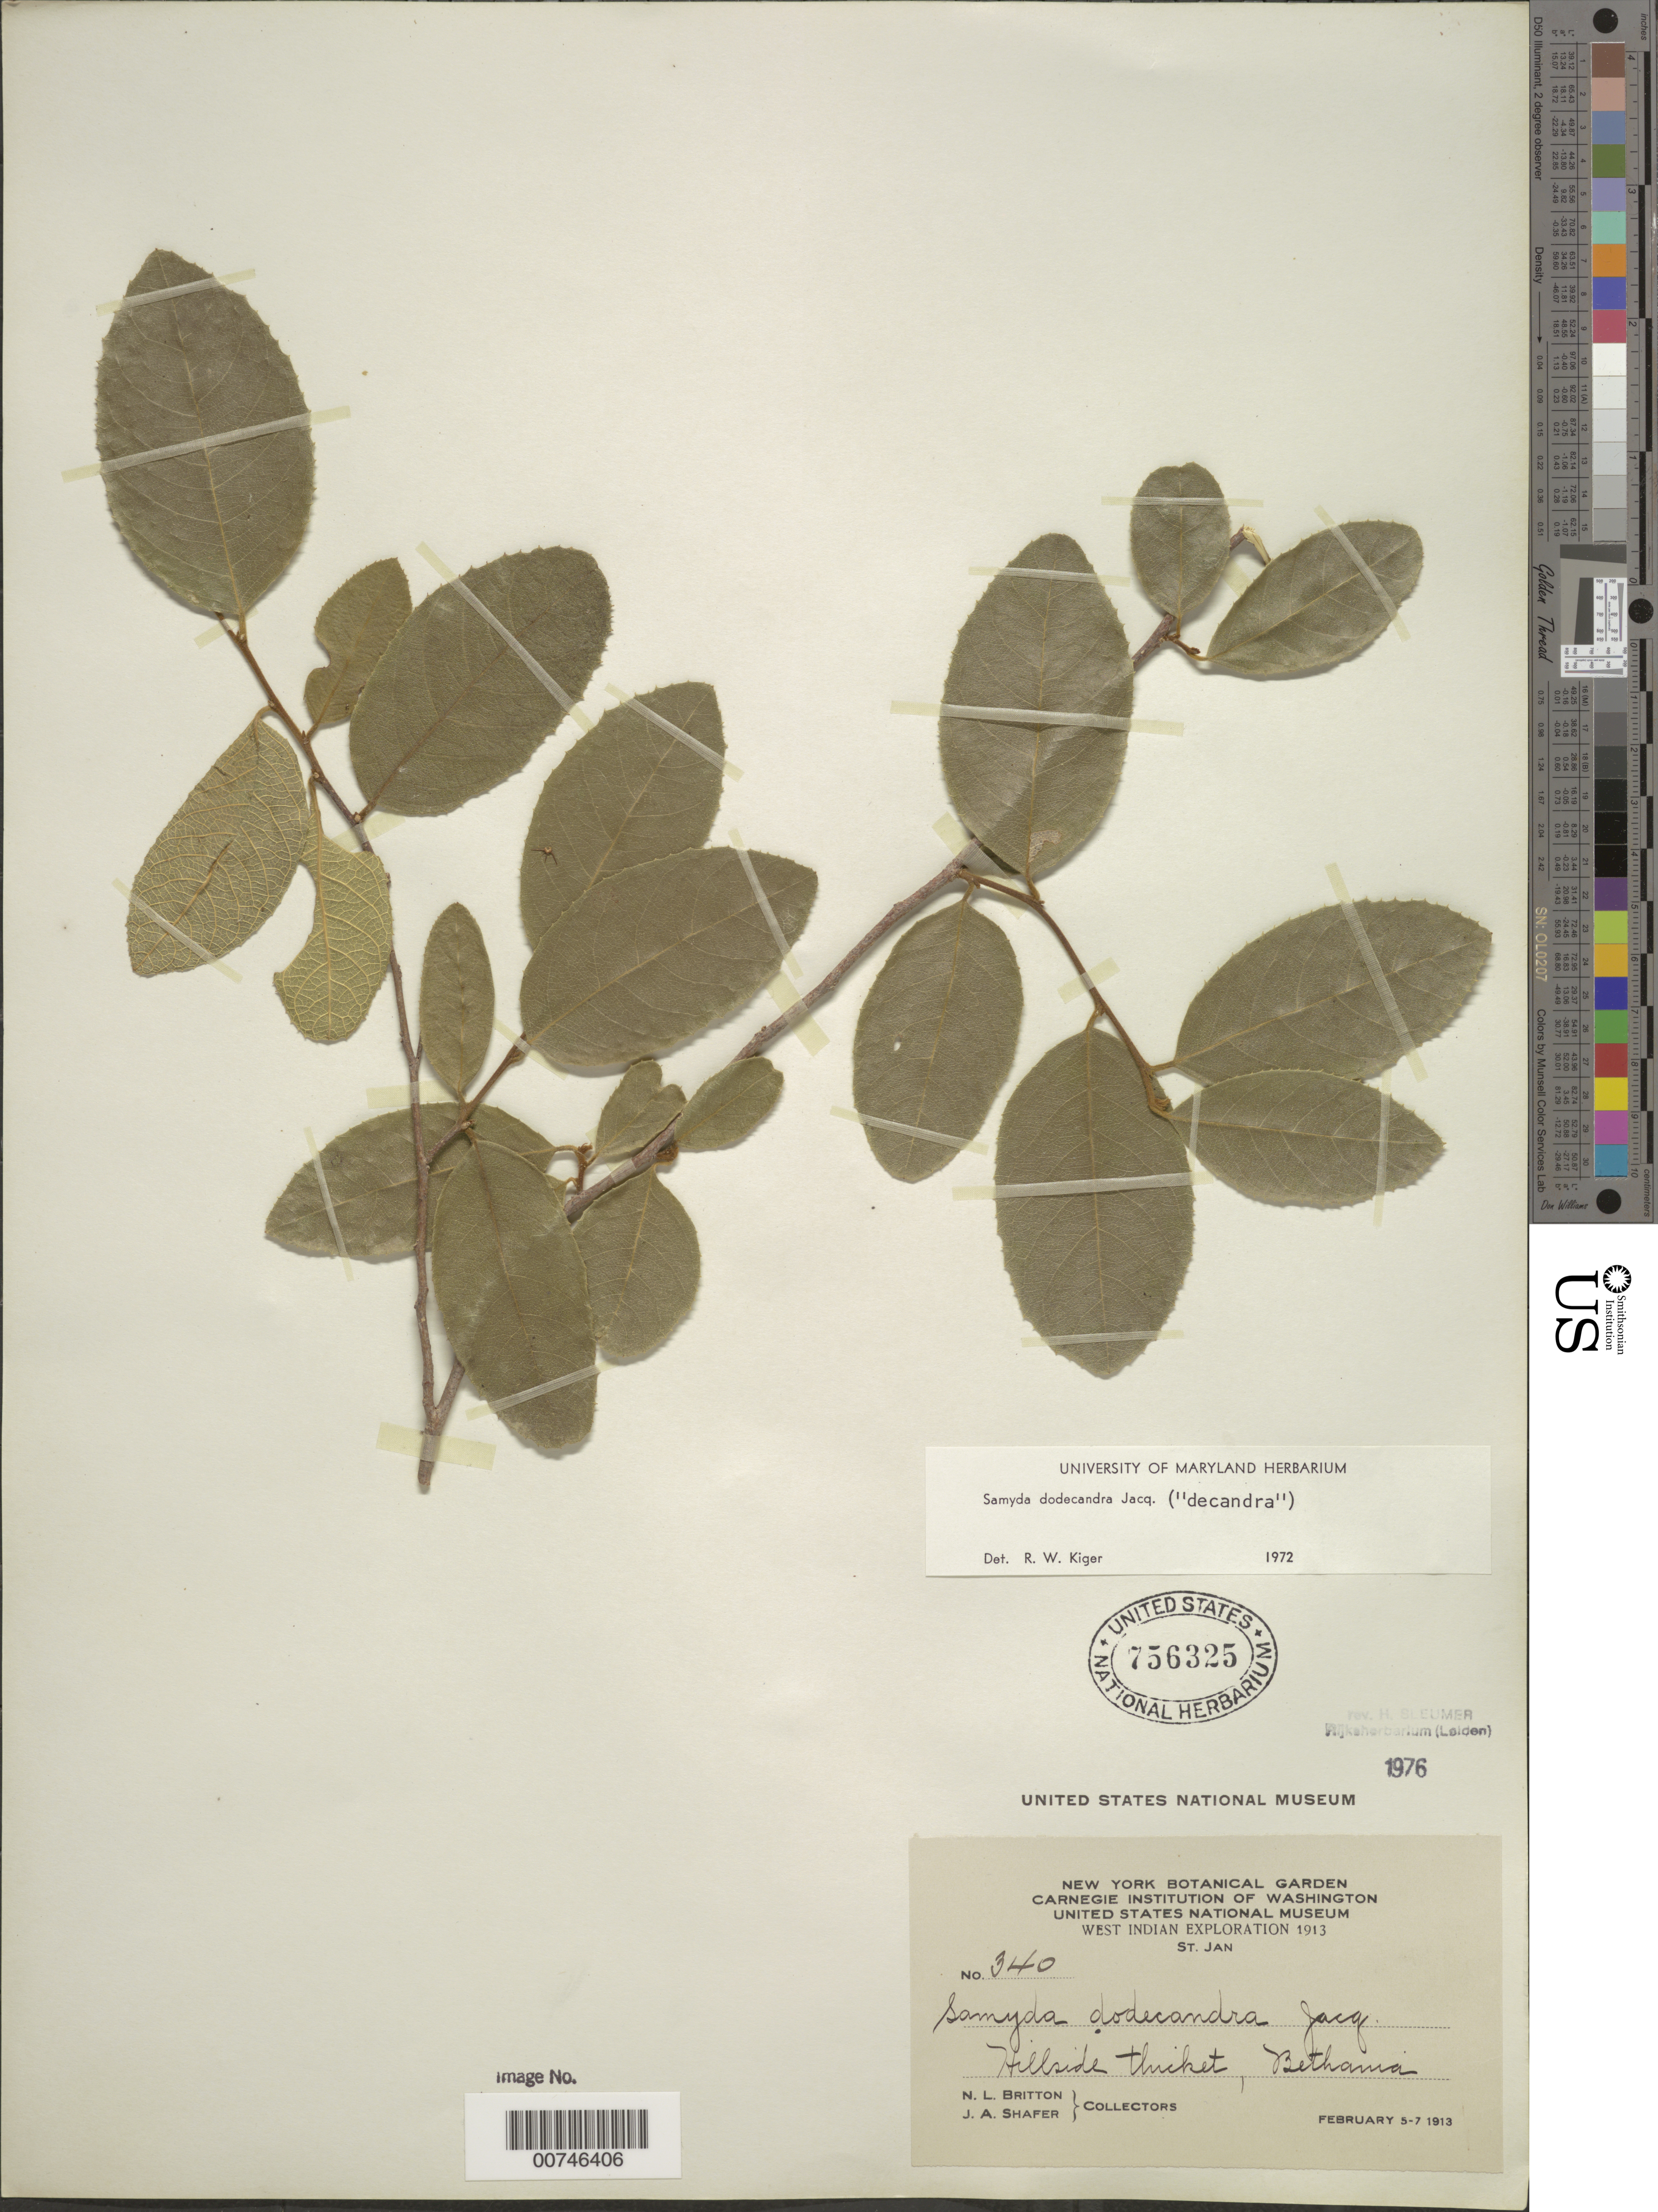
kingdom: Plantae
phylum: Tracheophyta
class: Magnoliopsida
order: Malpighiales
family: Salicaceae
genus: Casearia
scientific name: Casearia dodecandra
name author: (Jacq.) T. Samar. & M.H. Alford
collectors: N. Britton & J. A. Shafer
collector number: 340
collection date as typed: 05 Feb 1913 to 07 Feb 1913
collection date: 1913-02-05/1913-02-07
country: U.S. Virgin Islands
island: St. John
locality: Bethania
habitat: Hillside thicket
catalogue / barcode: US 756325